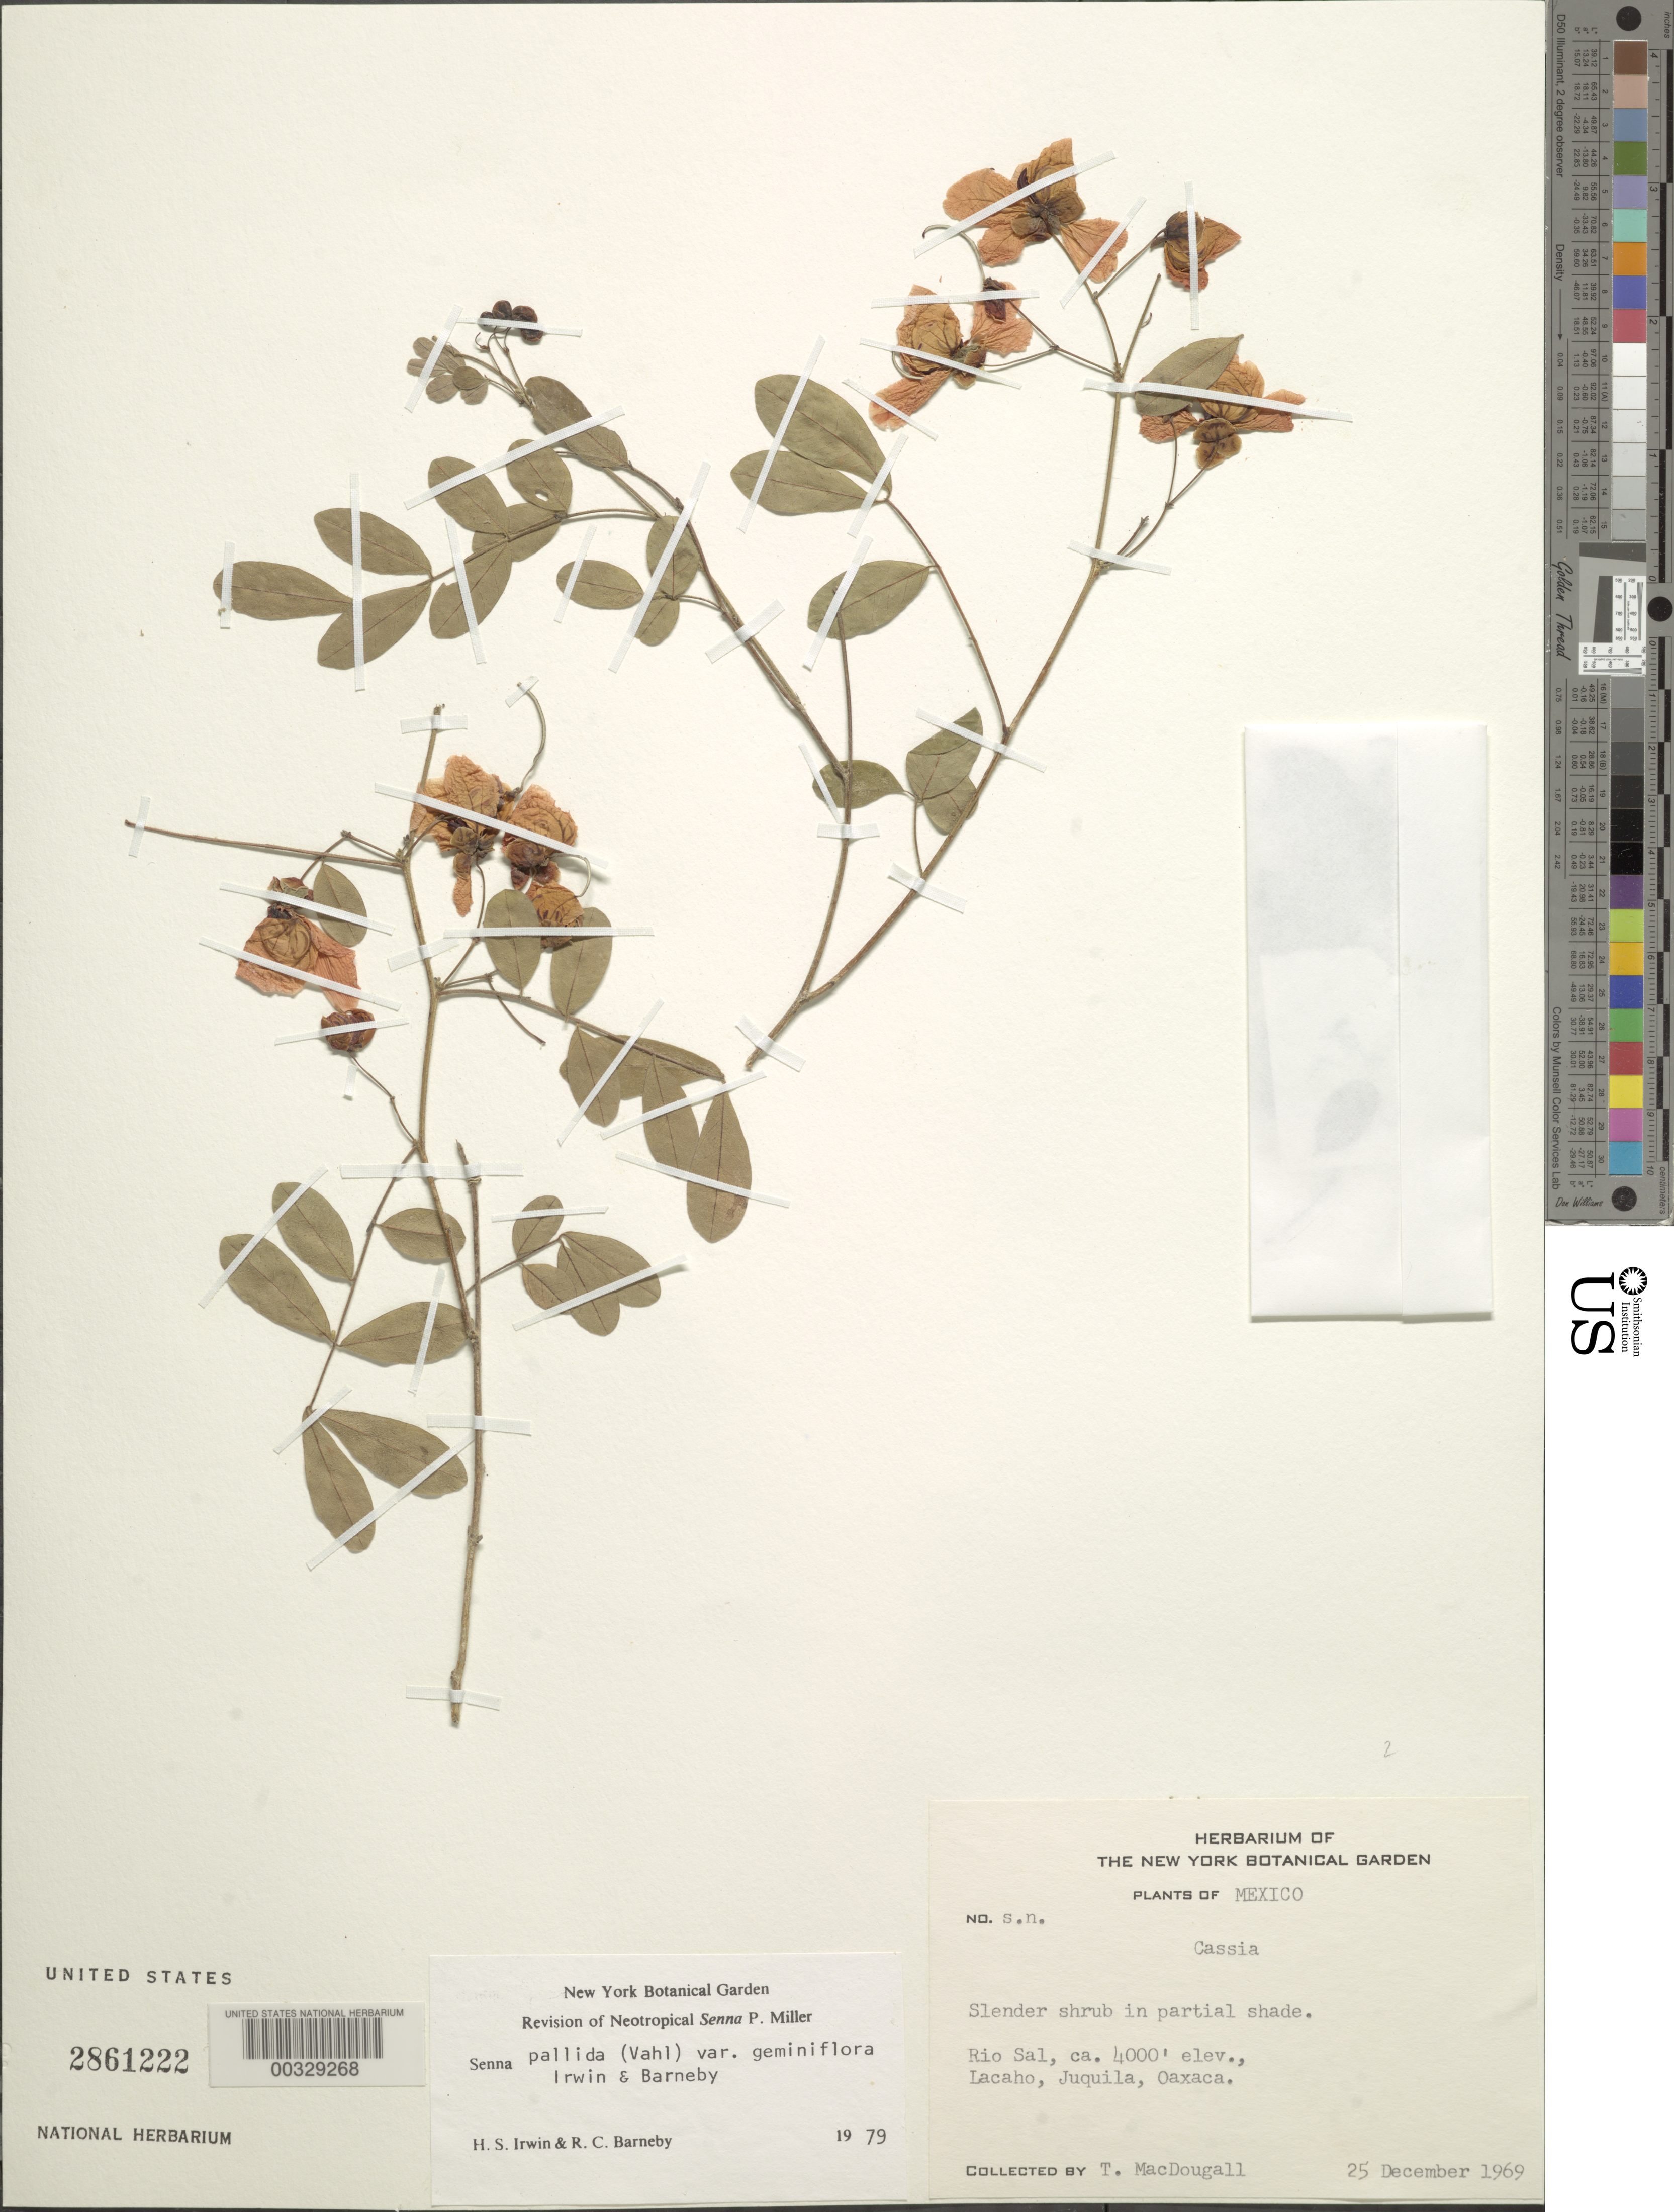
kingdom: Plantae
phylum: Tracheophyta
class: Magnoliopsida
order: Fabales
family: Fabaceae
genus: Senna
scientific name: Senna pallida var. geminiflora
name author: H.S. Irwin & Barneby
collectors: T. Macdougall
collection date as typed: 25 Dec 1969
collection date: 1969-12-25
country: Mexico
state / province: Oaxaca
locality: Rio sal, lacaho, juquila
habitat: Partial shade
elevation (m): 1219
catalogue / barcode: US 2861222